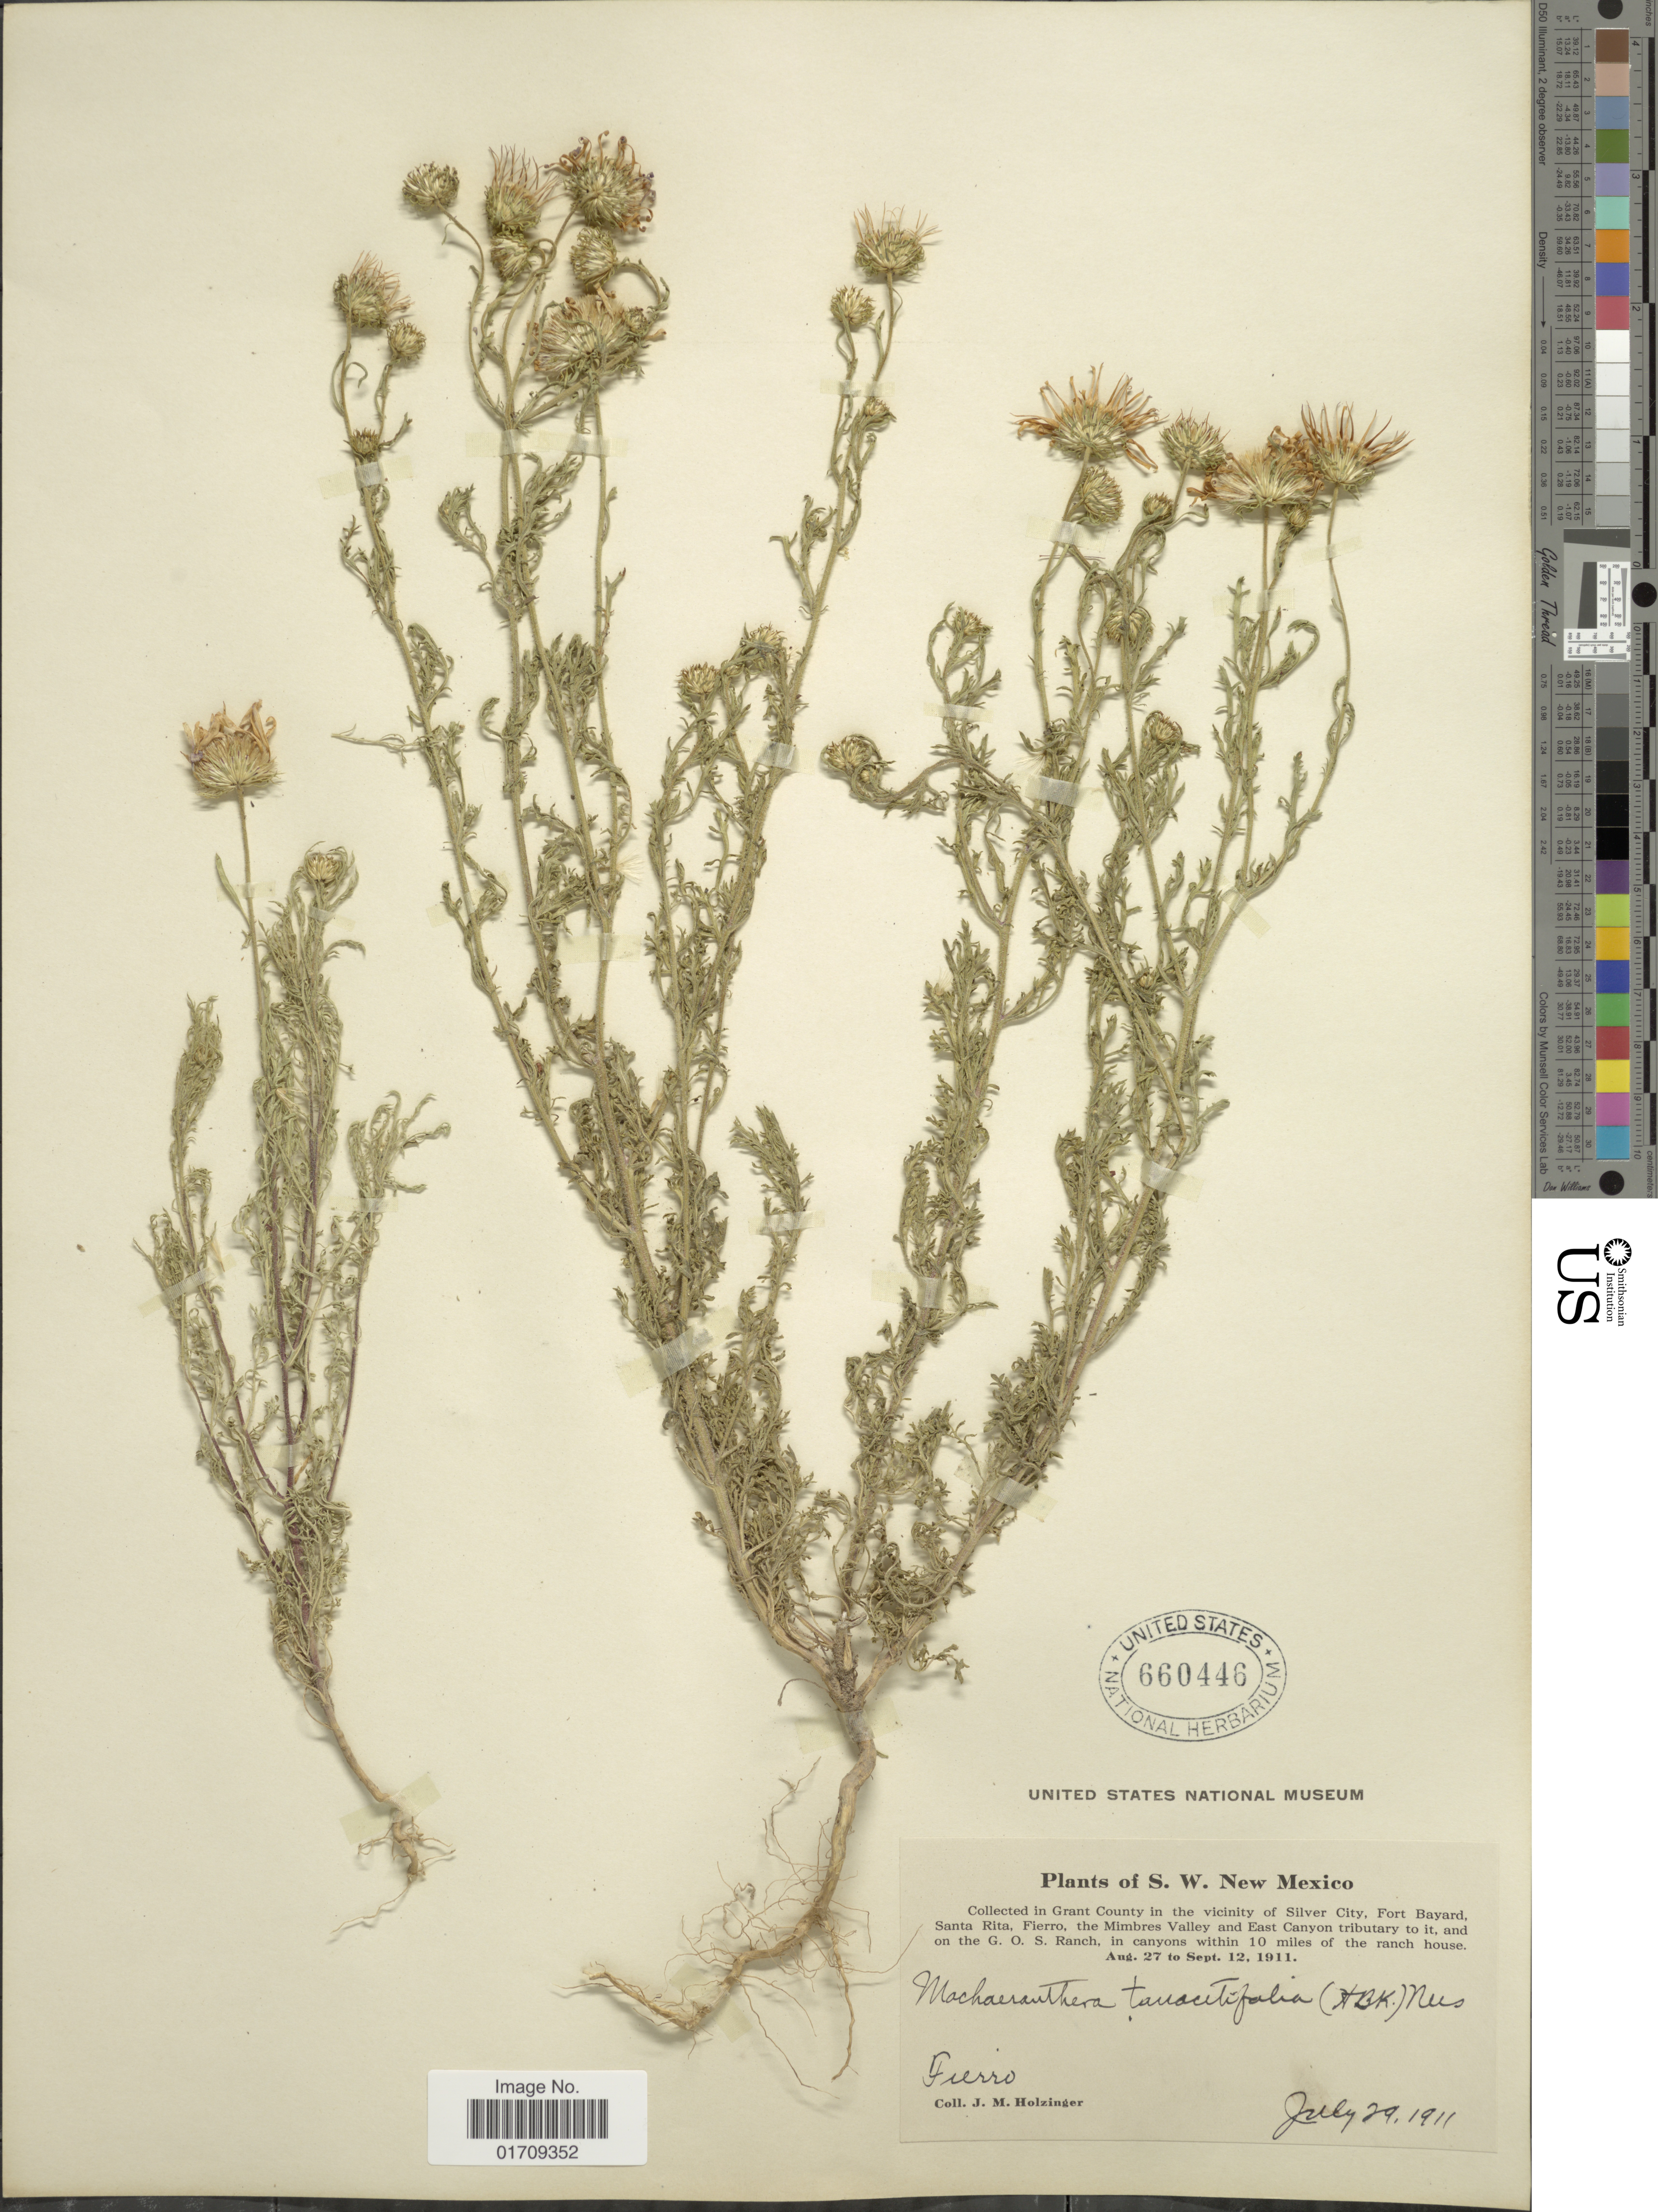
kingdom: Plantae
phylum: Tracheophyta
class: Magnoliopsida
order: Asterales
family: Asteraceae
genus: Machaeranthera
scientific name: Machaeranthera tanacetifolia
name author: (Kunth) Nees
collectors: J. M. Holzinger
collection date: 1911-07-29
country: United States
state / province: New Mexico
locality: S. W. New Mexico, Grant County in the vicinity of Silver City, Fort Bayard, Santa Rita, Fierro, the Mimbres Valley and East Canyon, on the G. O. S. Ranch, Fierro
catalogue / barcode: US 660446